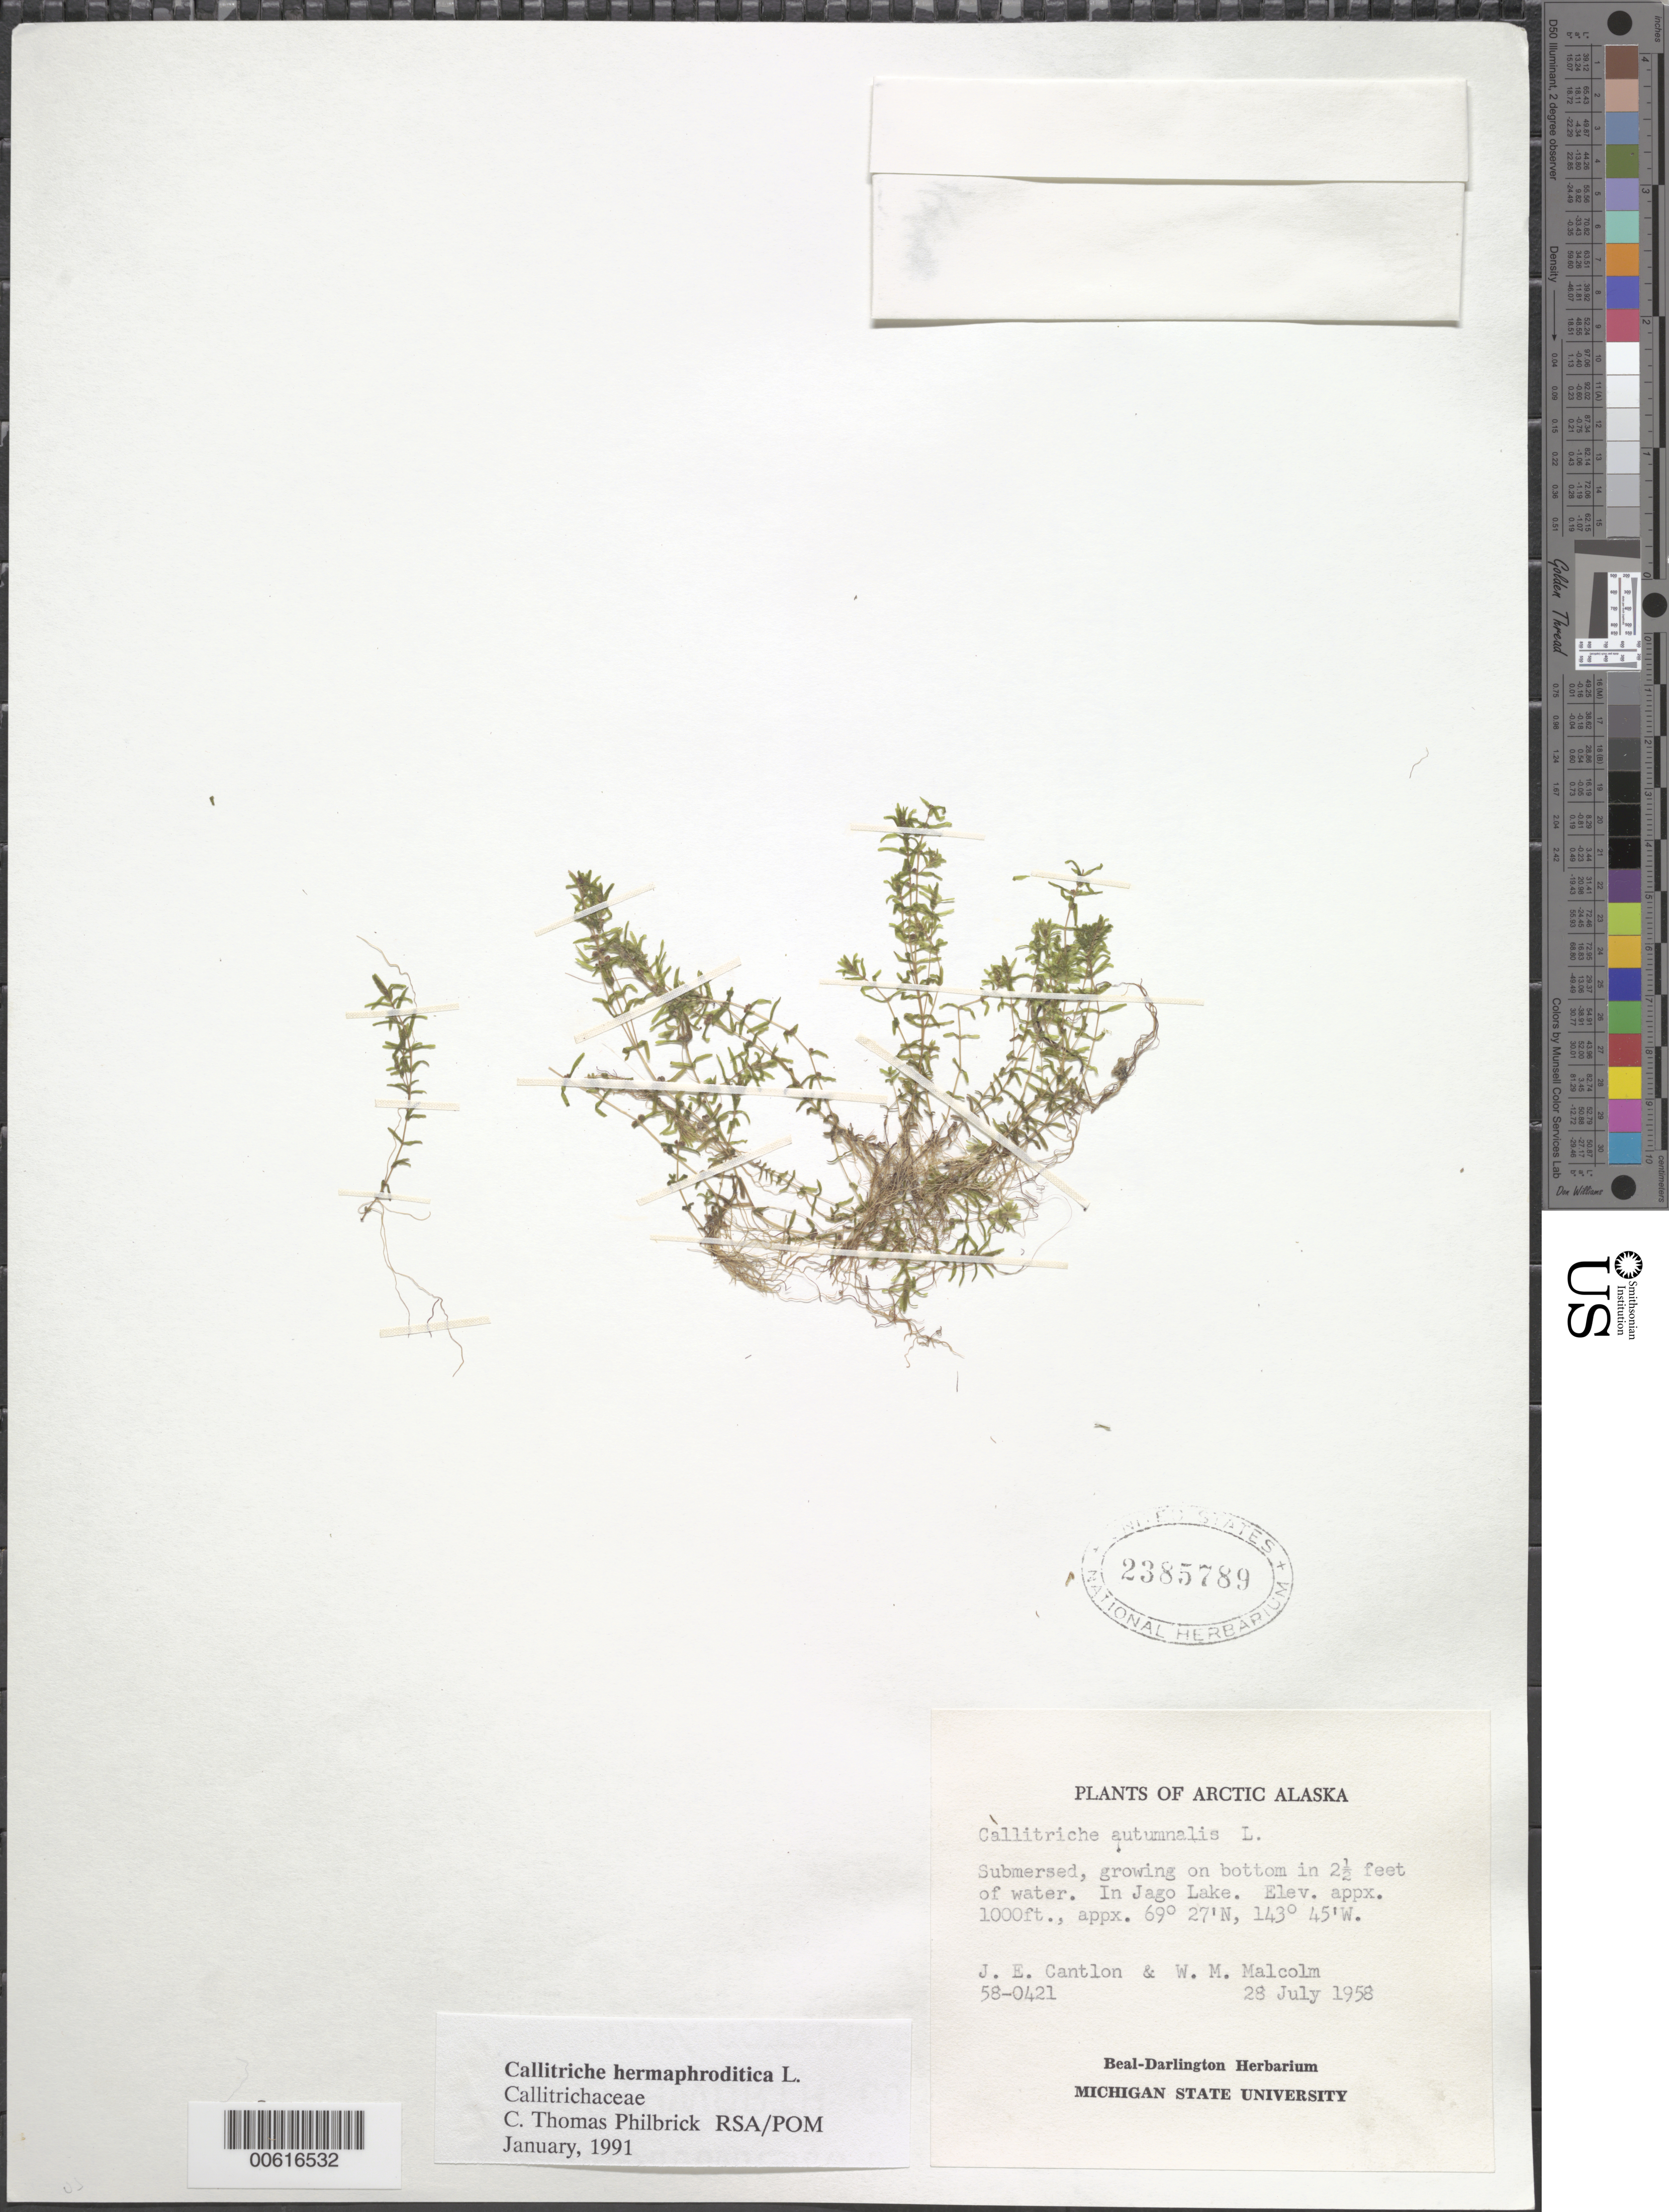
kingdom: Plantae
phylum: Tracheophyta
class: Magnoliopsida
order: Lamiales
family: Plantaginaceae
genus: Callitriche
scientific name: Callitriche hermaphroditica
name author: L.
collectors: J. Cantlon & W. Malcolm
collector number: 58-0421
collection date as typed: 28 Jul 1958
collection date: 1958-07-28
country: United States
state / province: Alaska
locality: In Jago Lake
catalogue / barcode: US 2385789